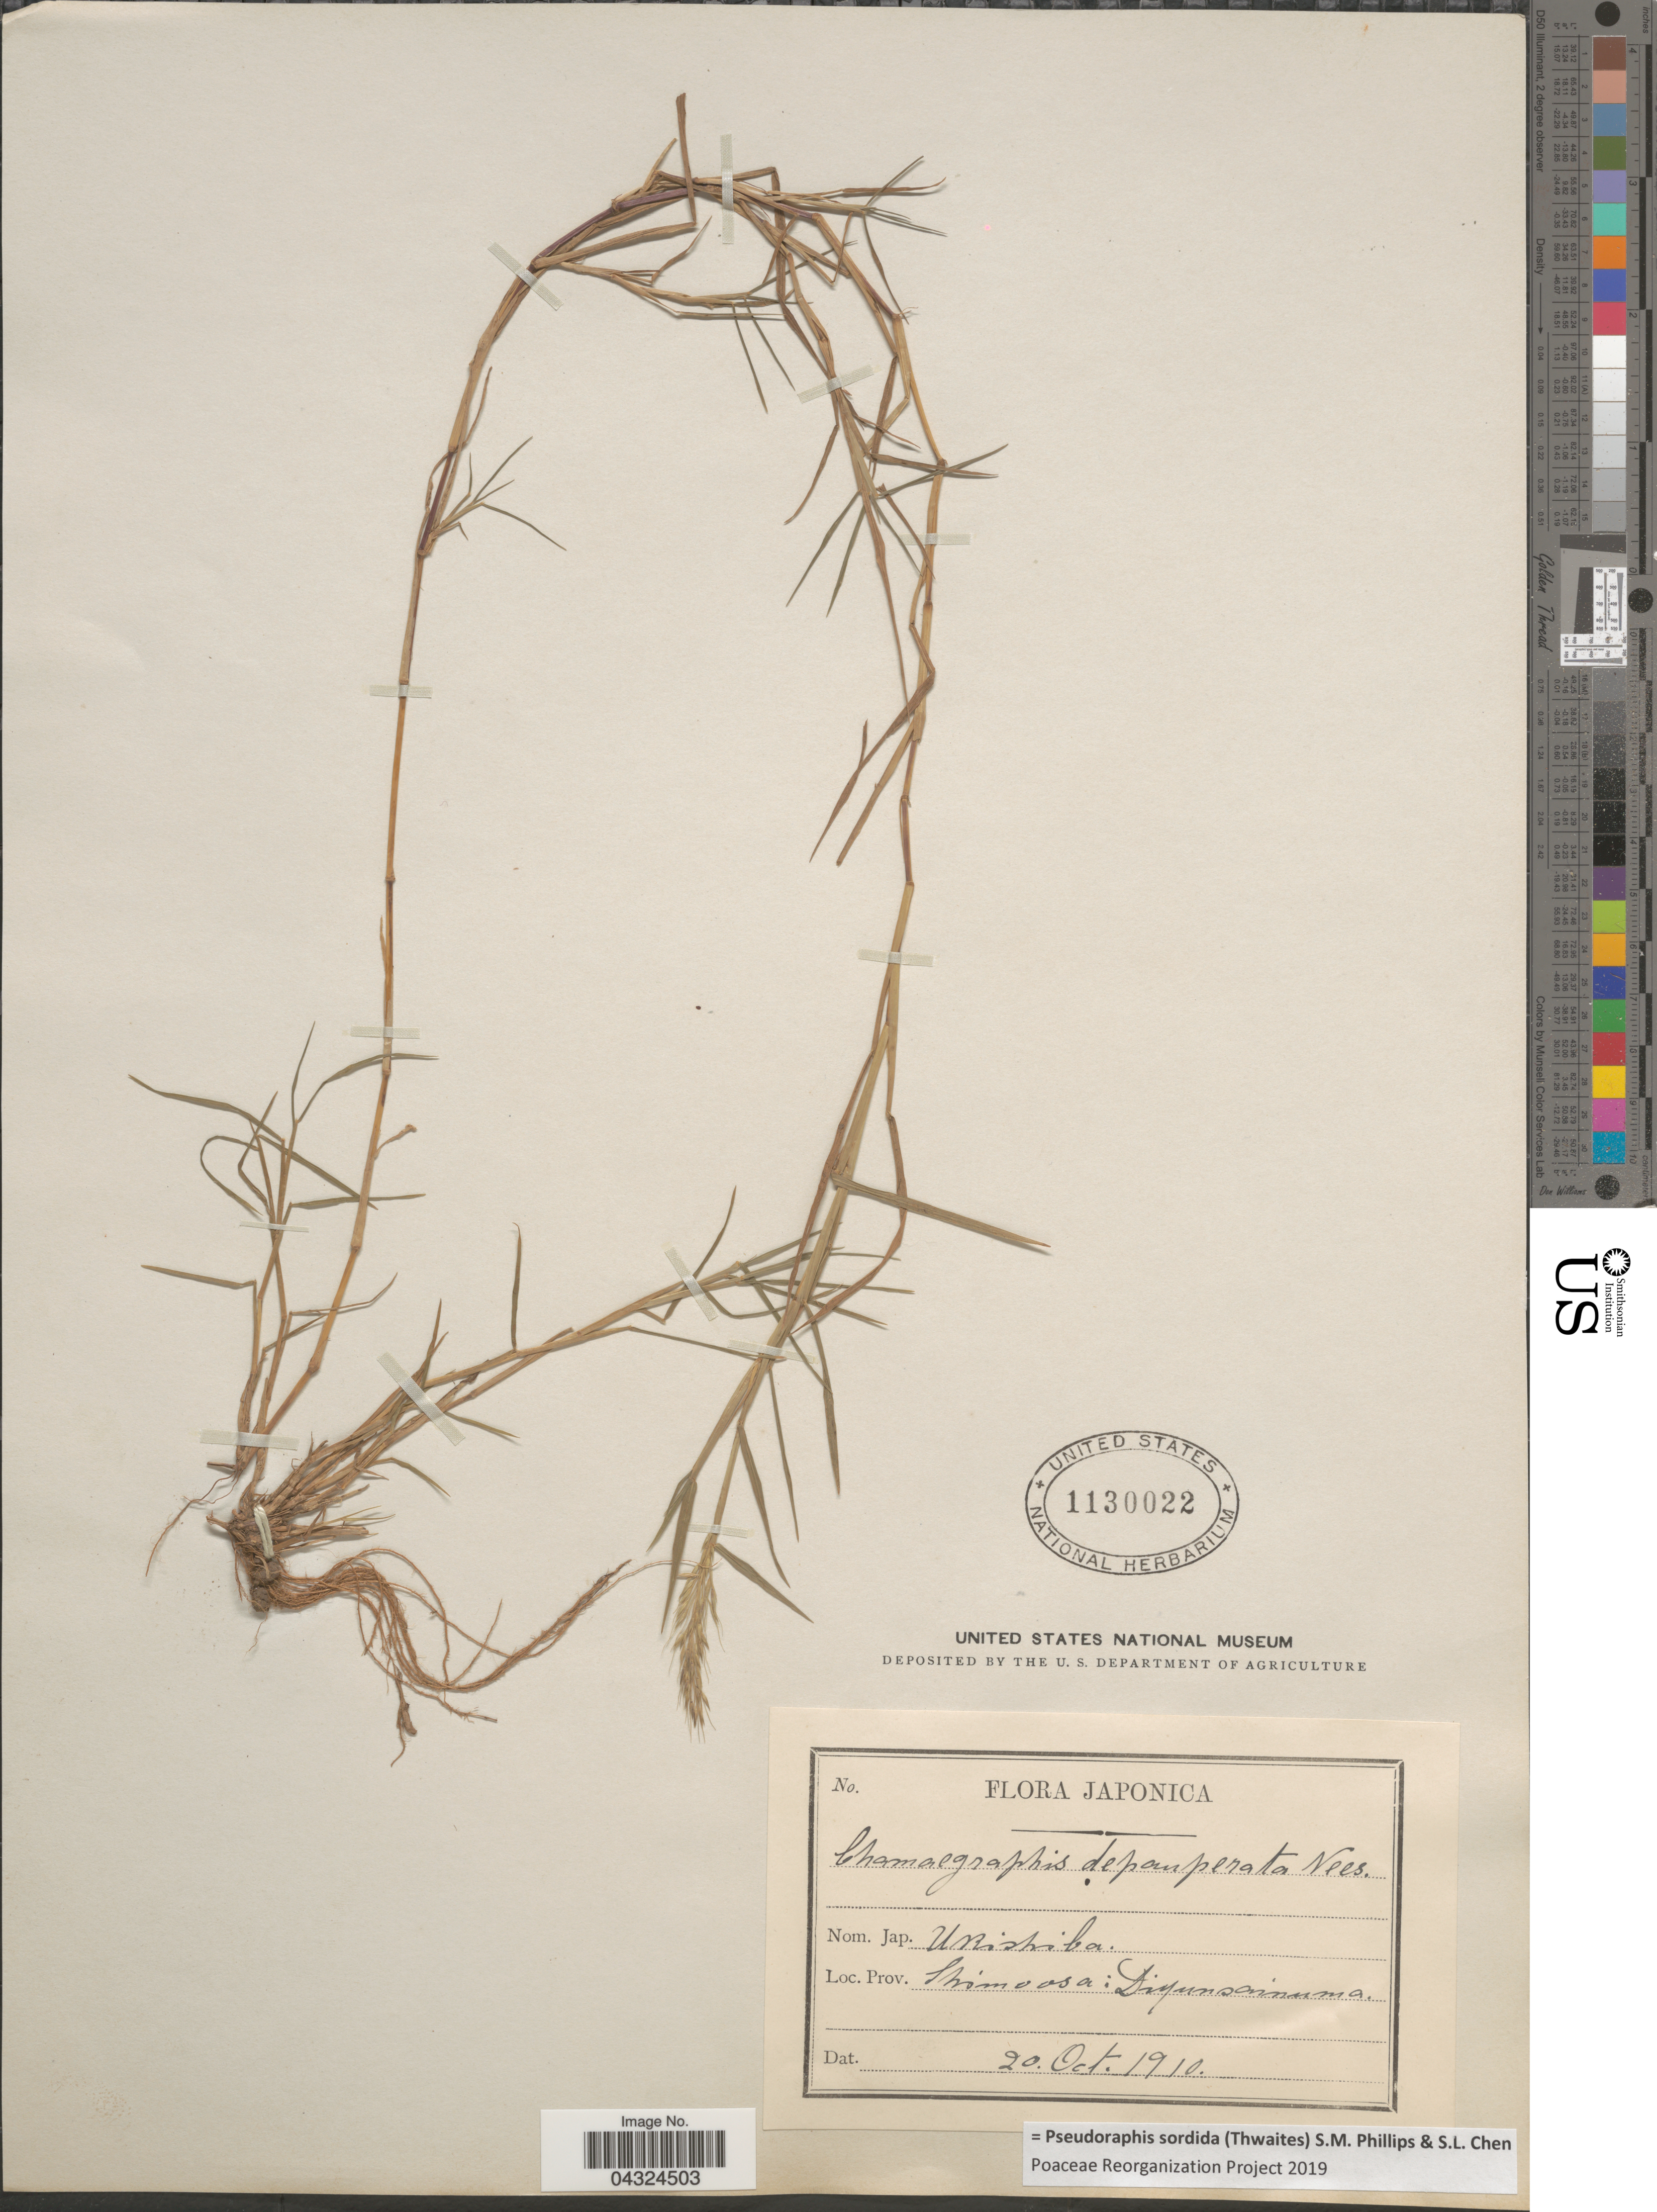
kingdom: Plantae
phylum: Tracheophyta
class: Liliopsida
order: Poales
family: Poaceae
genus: Pseudoraphis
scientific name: Pseudoraphis sordida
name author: (Thwaites) S.M. Phillips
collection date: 1910-10-20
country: Japan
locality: Prov. Shimoosa: Diyunsainuma [interpreted].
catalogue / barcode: US 1130022